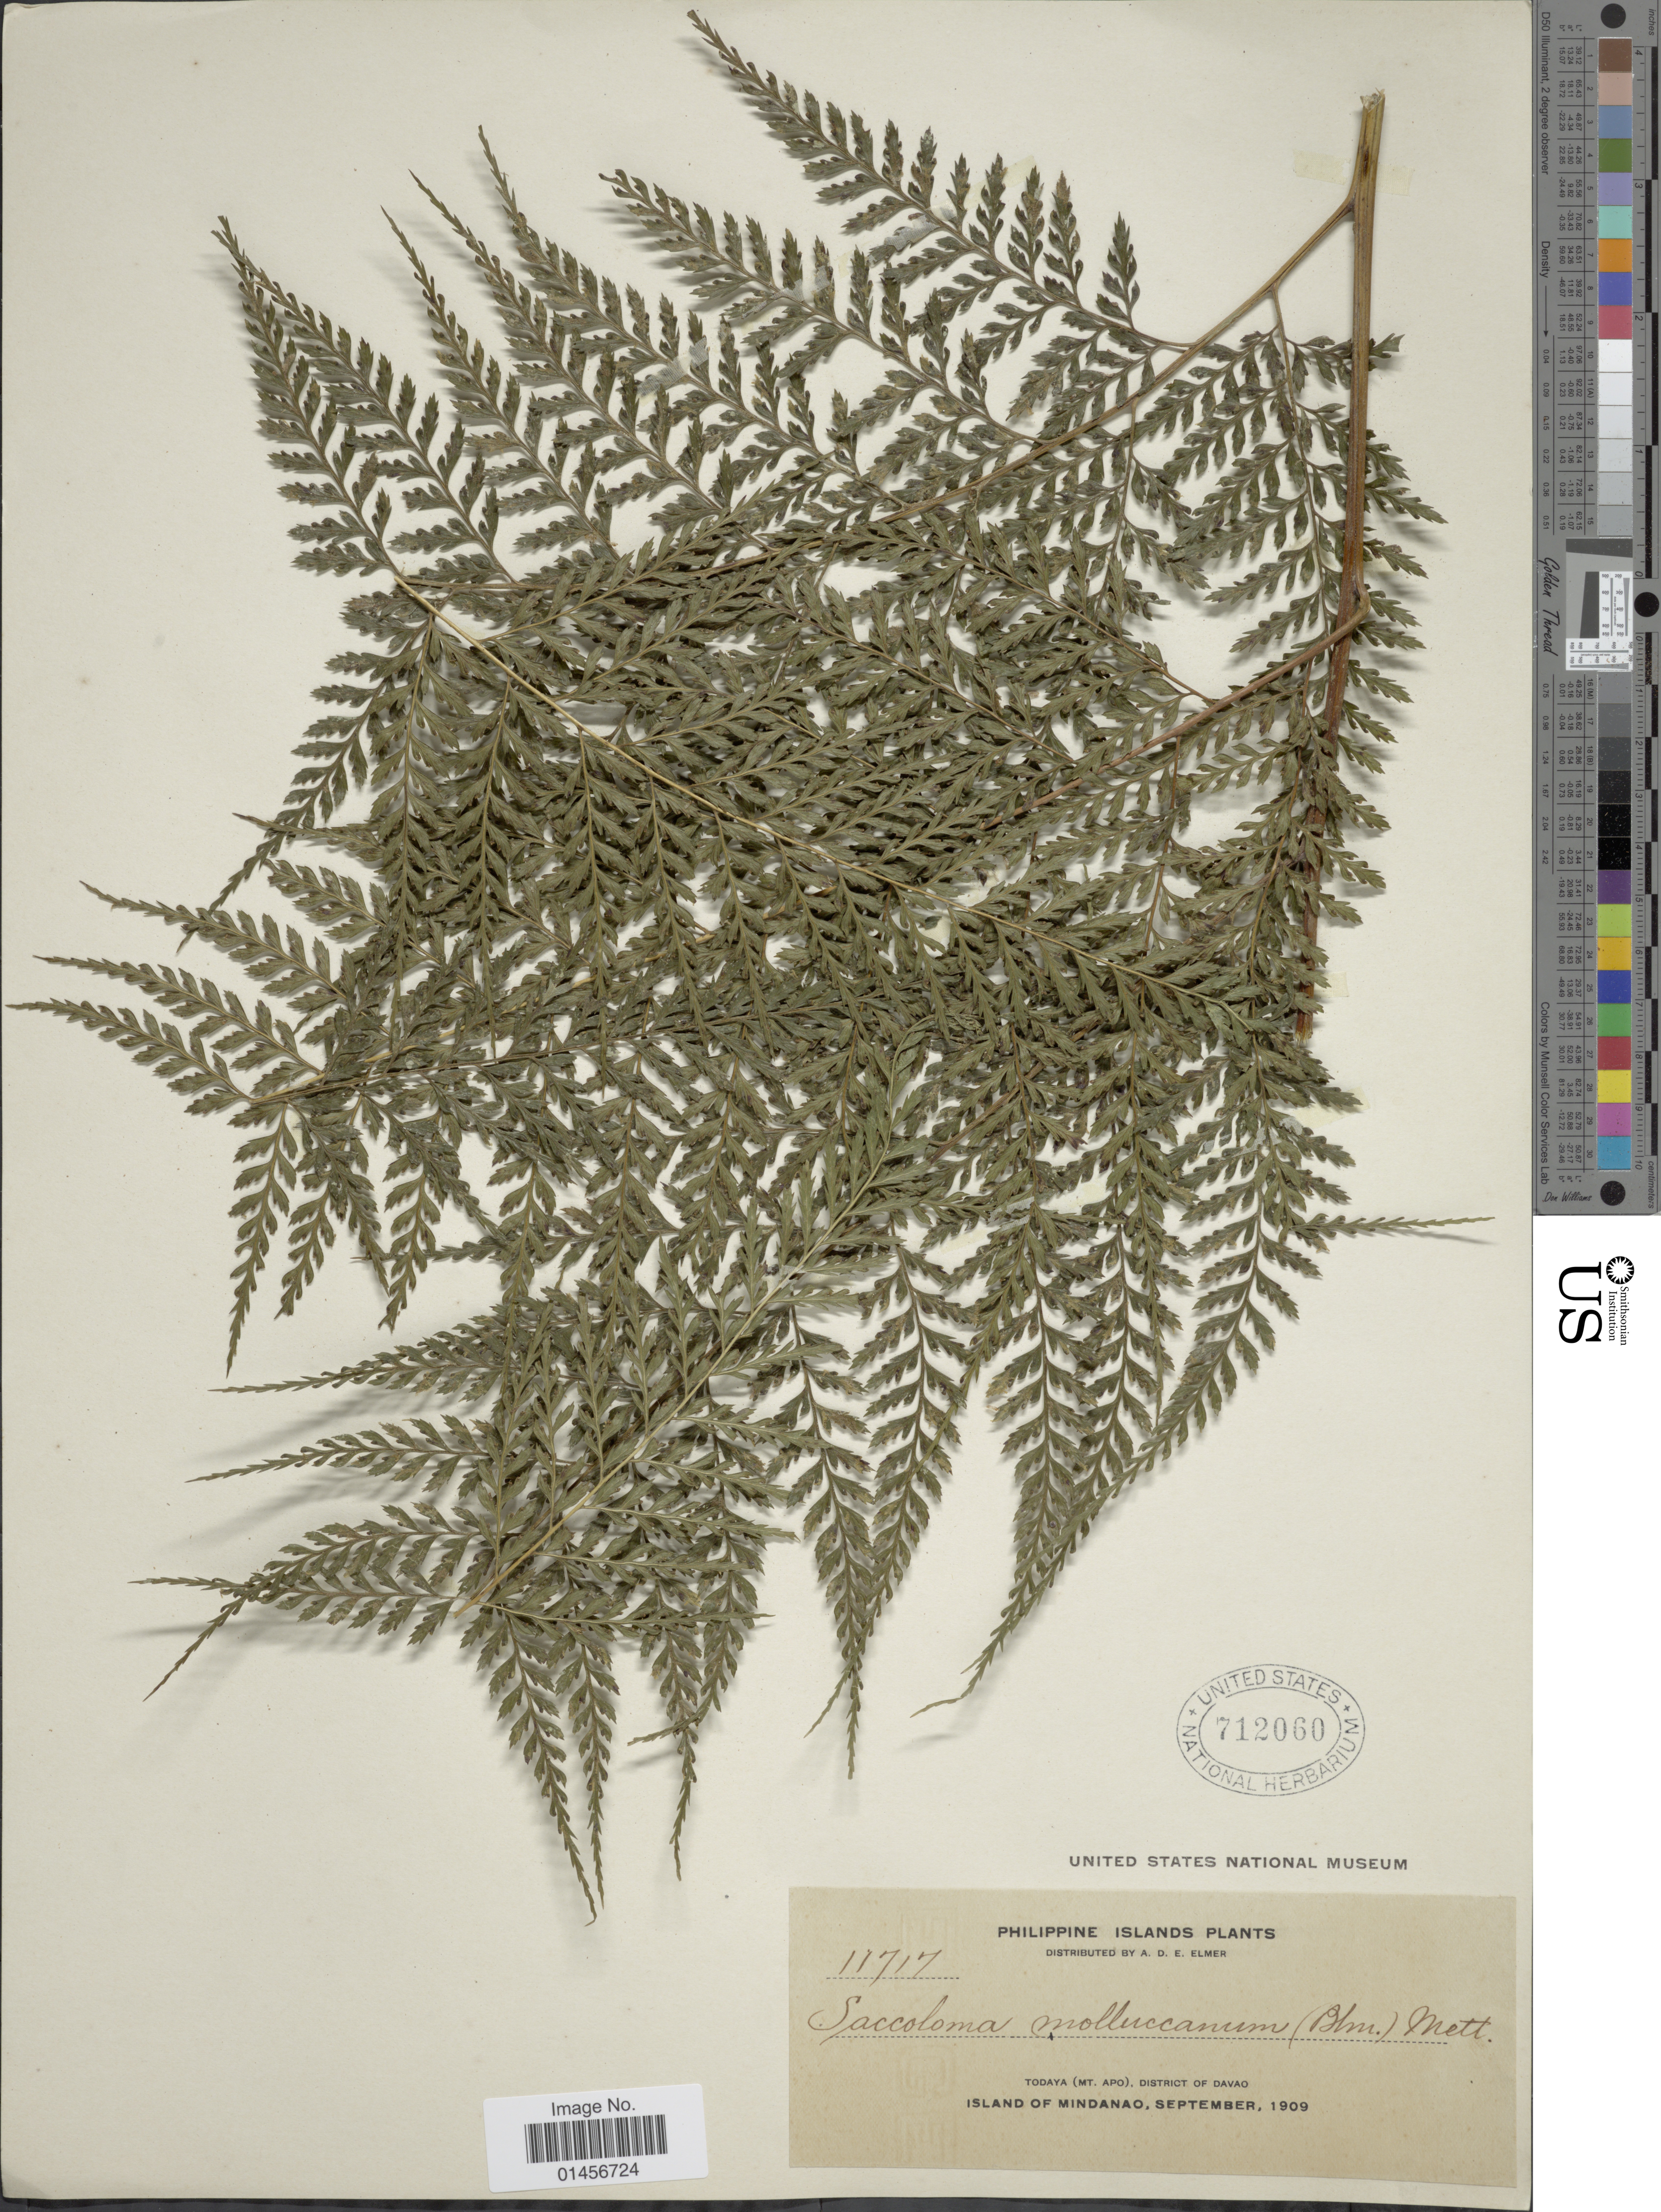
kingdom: Plantae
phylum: Tracheophyta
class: Polypodiopsida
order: Polypodiales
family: Saccolomataceae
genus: Saccoloma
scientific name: Saccoloma molucannum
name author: (Blume) Mett. & Kuhn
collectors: A. D. E. Elmer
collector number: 11717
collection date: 1909-09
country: Philippines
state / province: Davao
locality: Philippine Islands, Todaya (MT. Apo), district of Davao. Island of Mindanao.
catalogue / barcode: US 712060